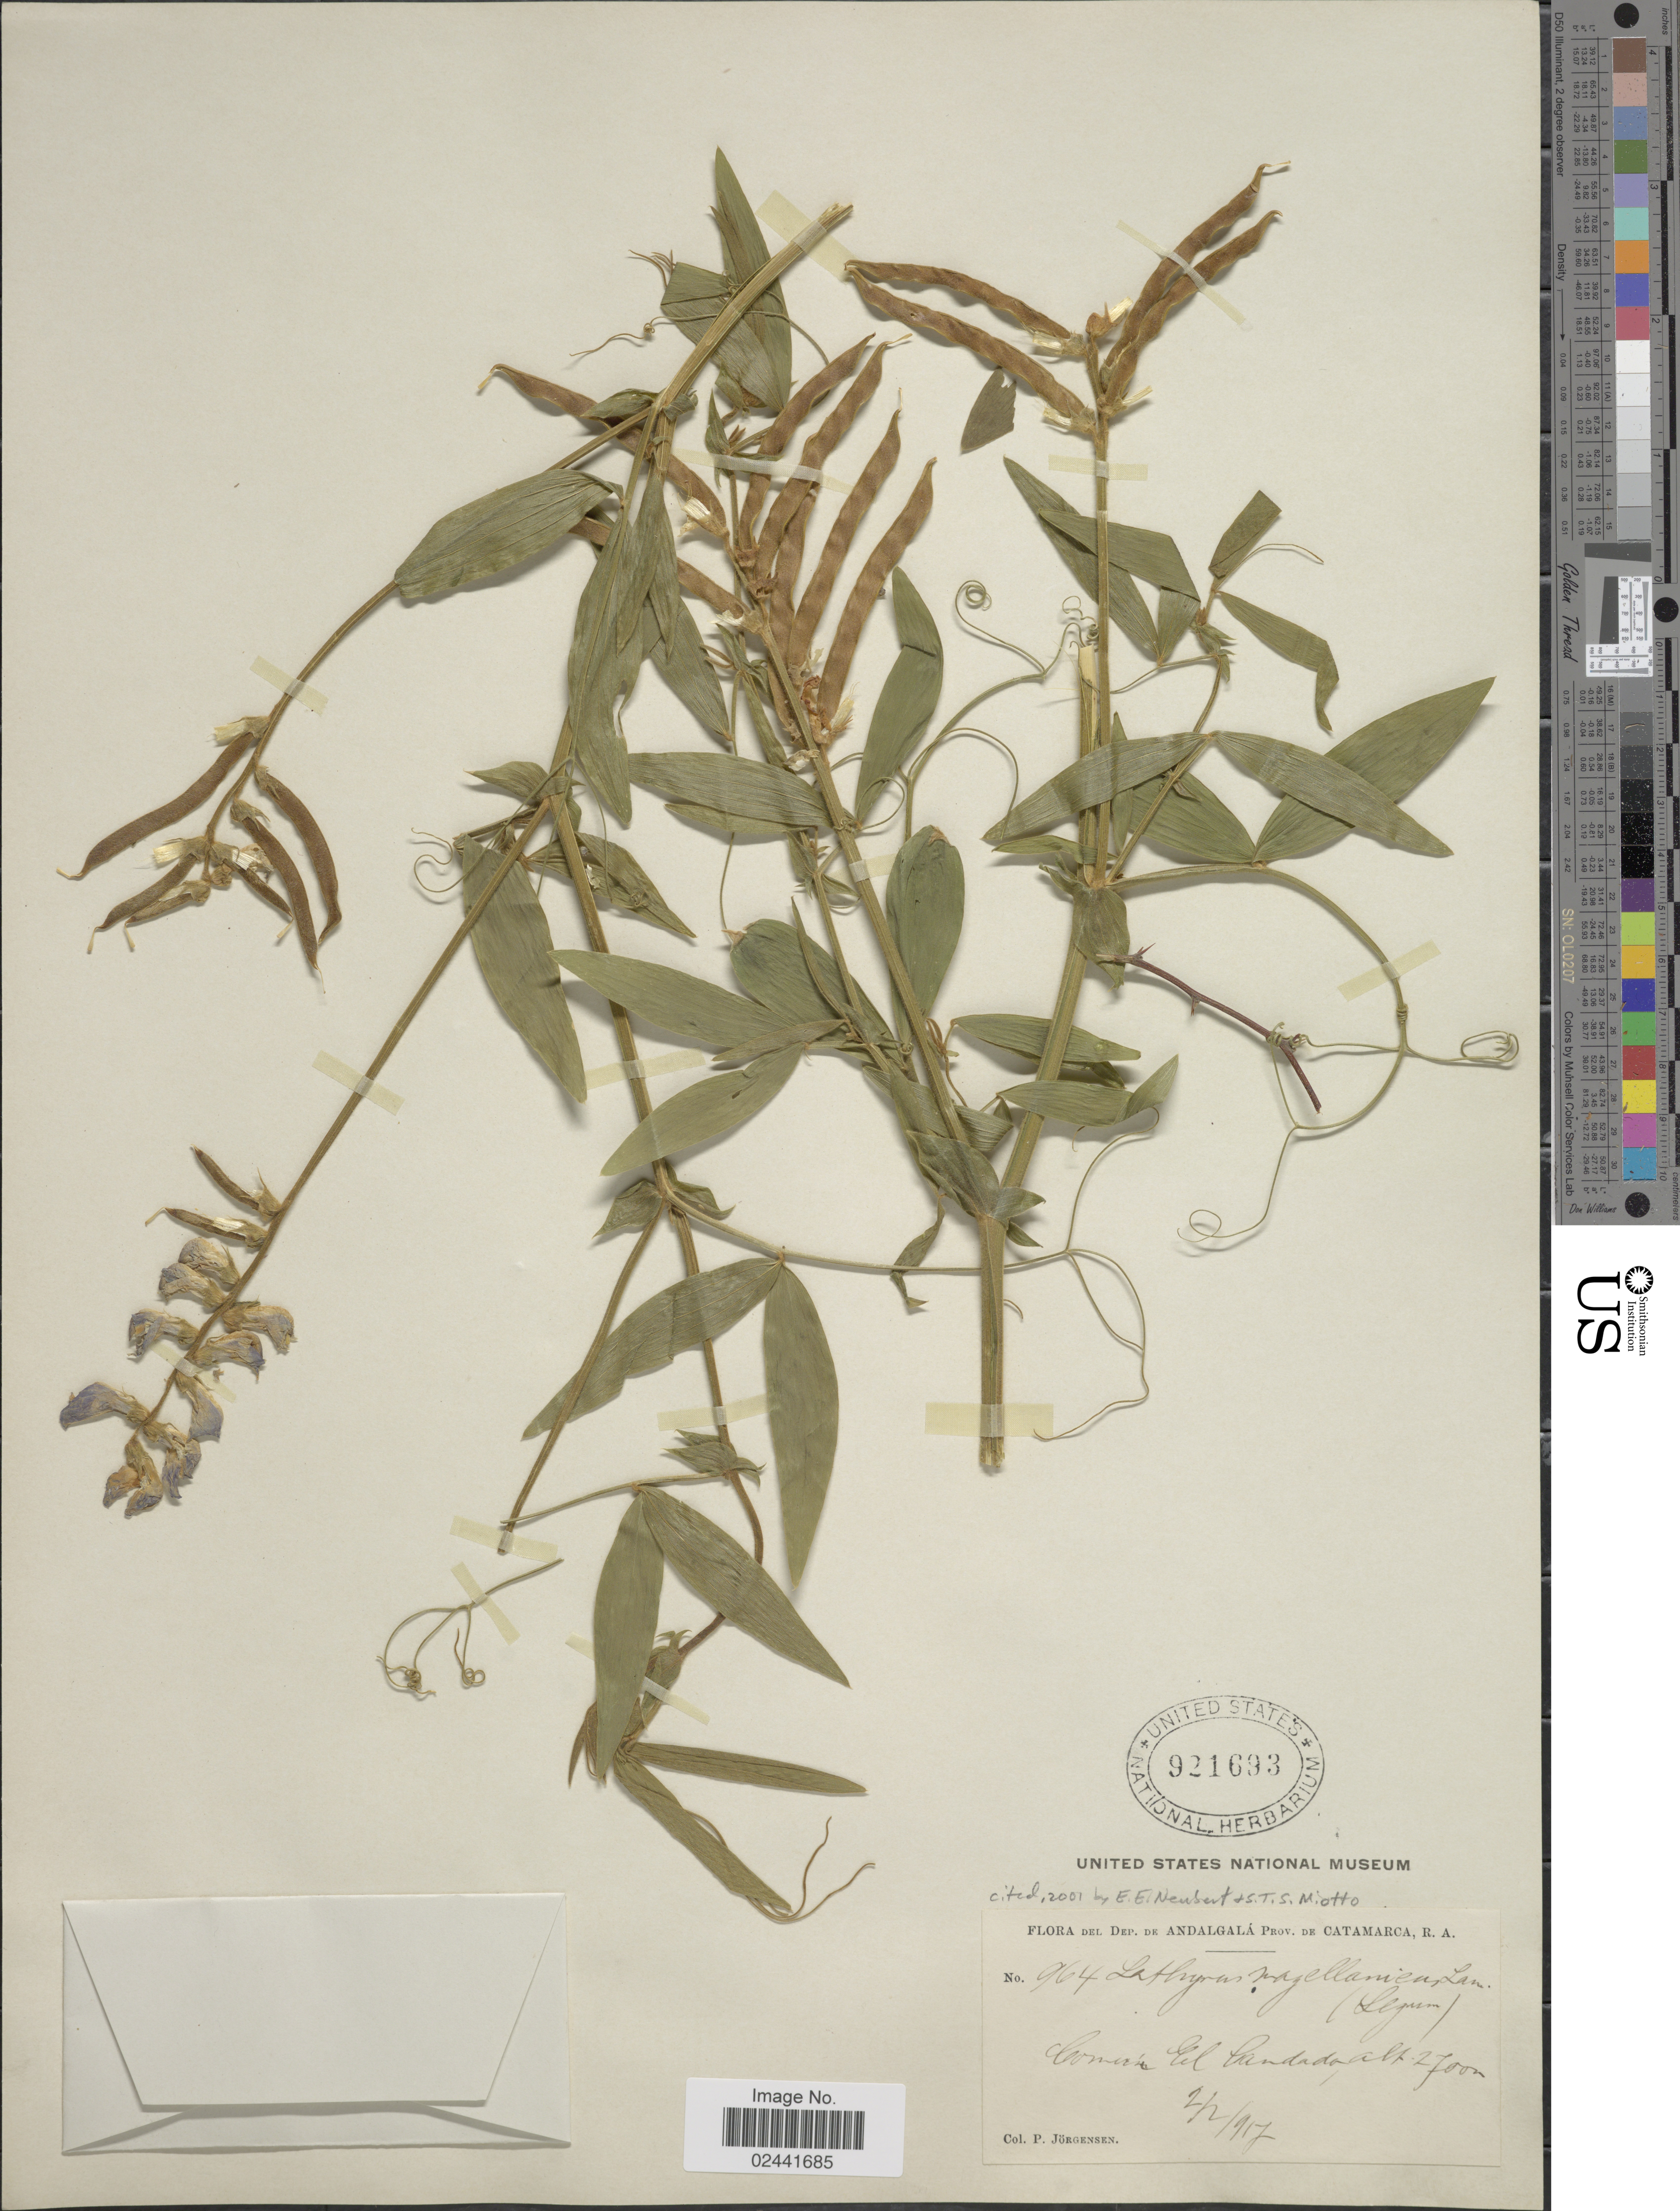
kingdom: Plantae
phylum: Tracheophyta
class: Magnoliopsida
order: Fabales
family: Fabaceae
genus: Lathyrus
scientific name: Lathyrus pubescens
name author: Hook. & Arn.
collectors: P. Jörgensen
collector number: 964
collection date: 1917-02-02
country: Argentina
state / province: Catamarca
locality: Dep. de Andalgalá, comun El Candado.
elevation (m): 2700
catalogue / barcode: US 921693